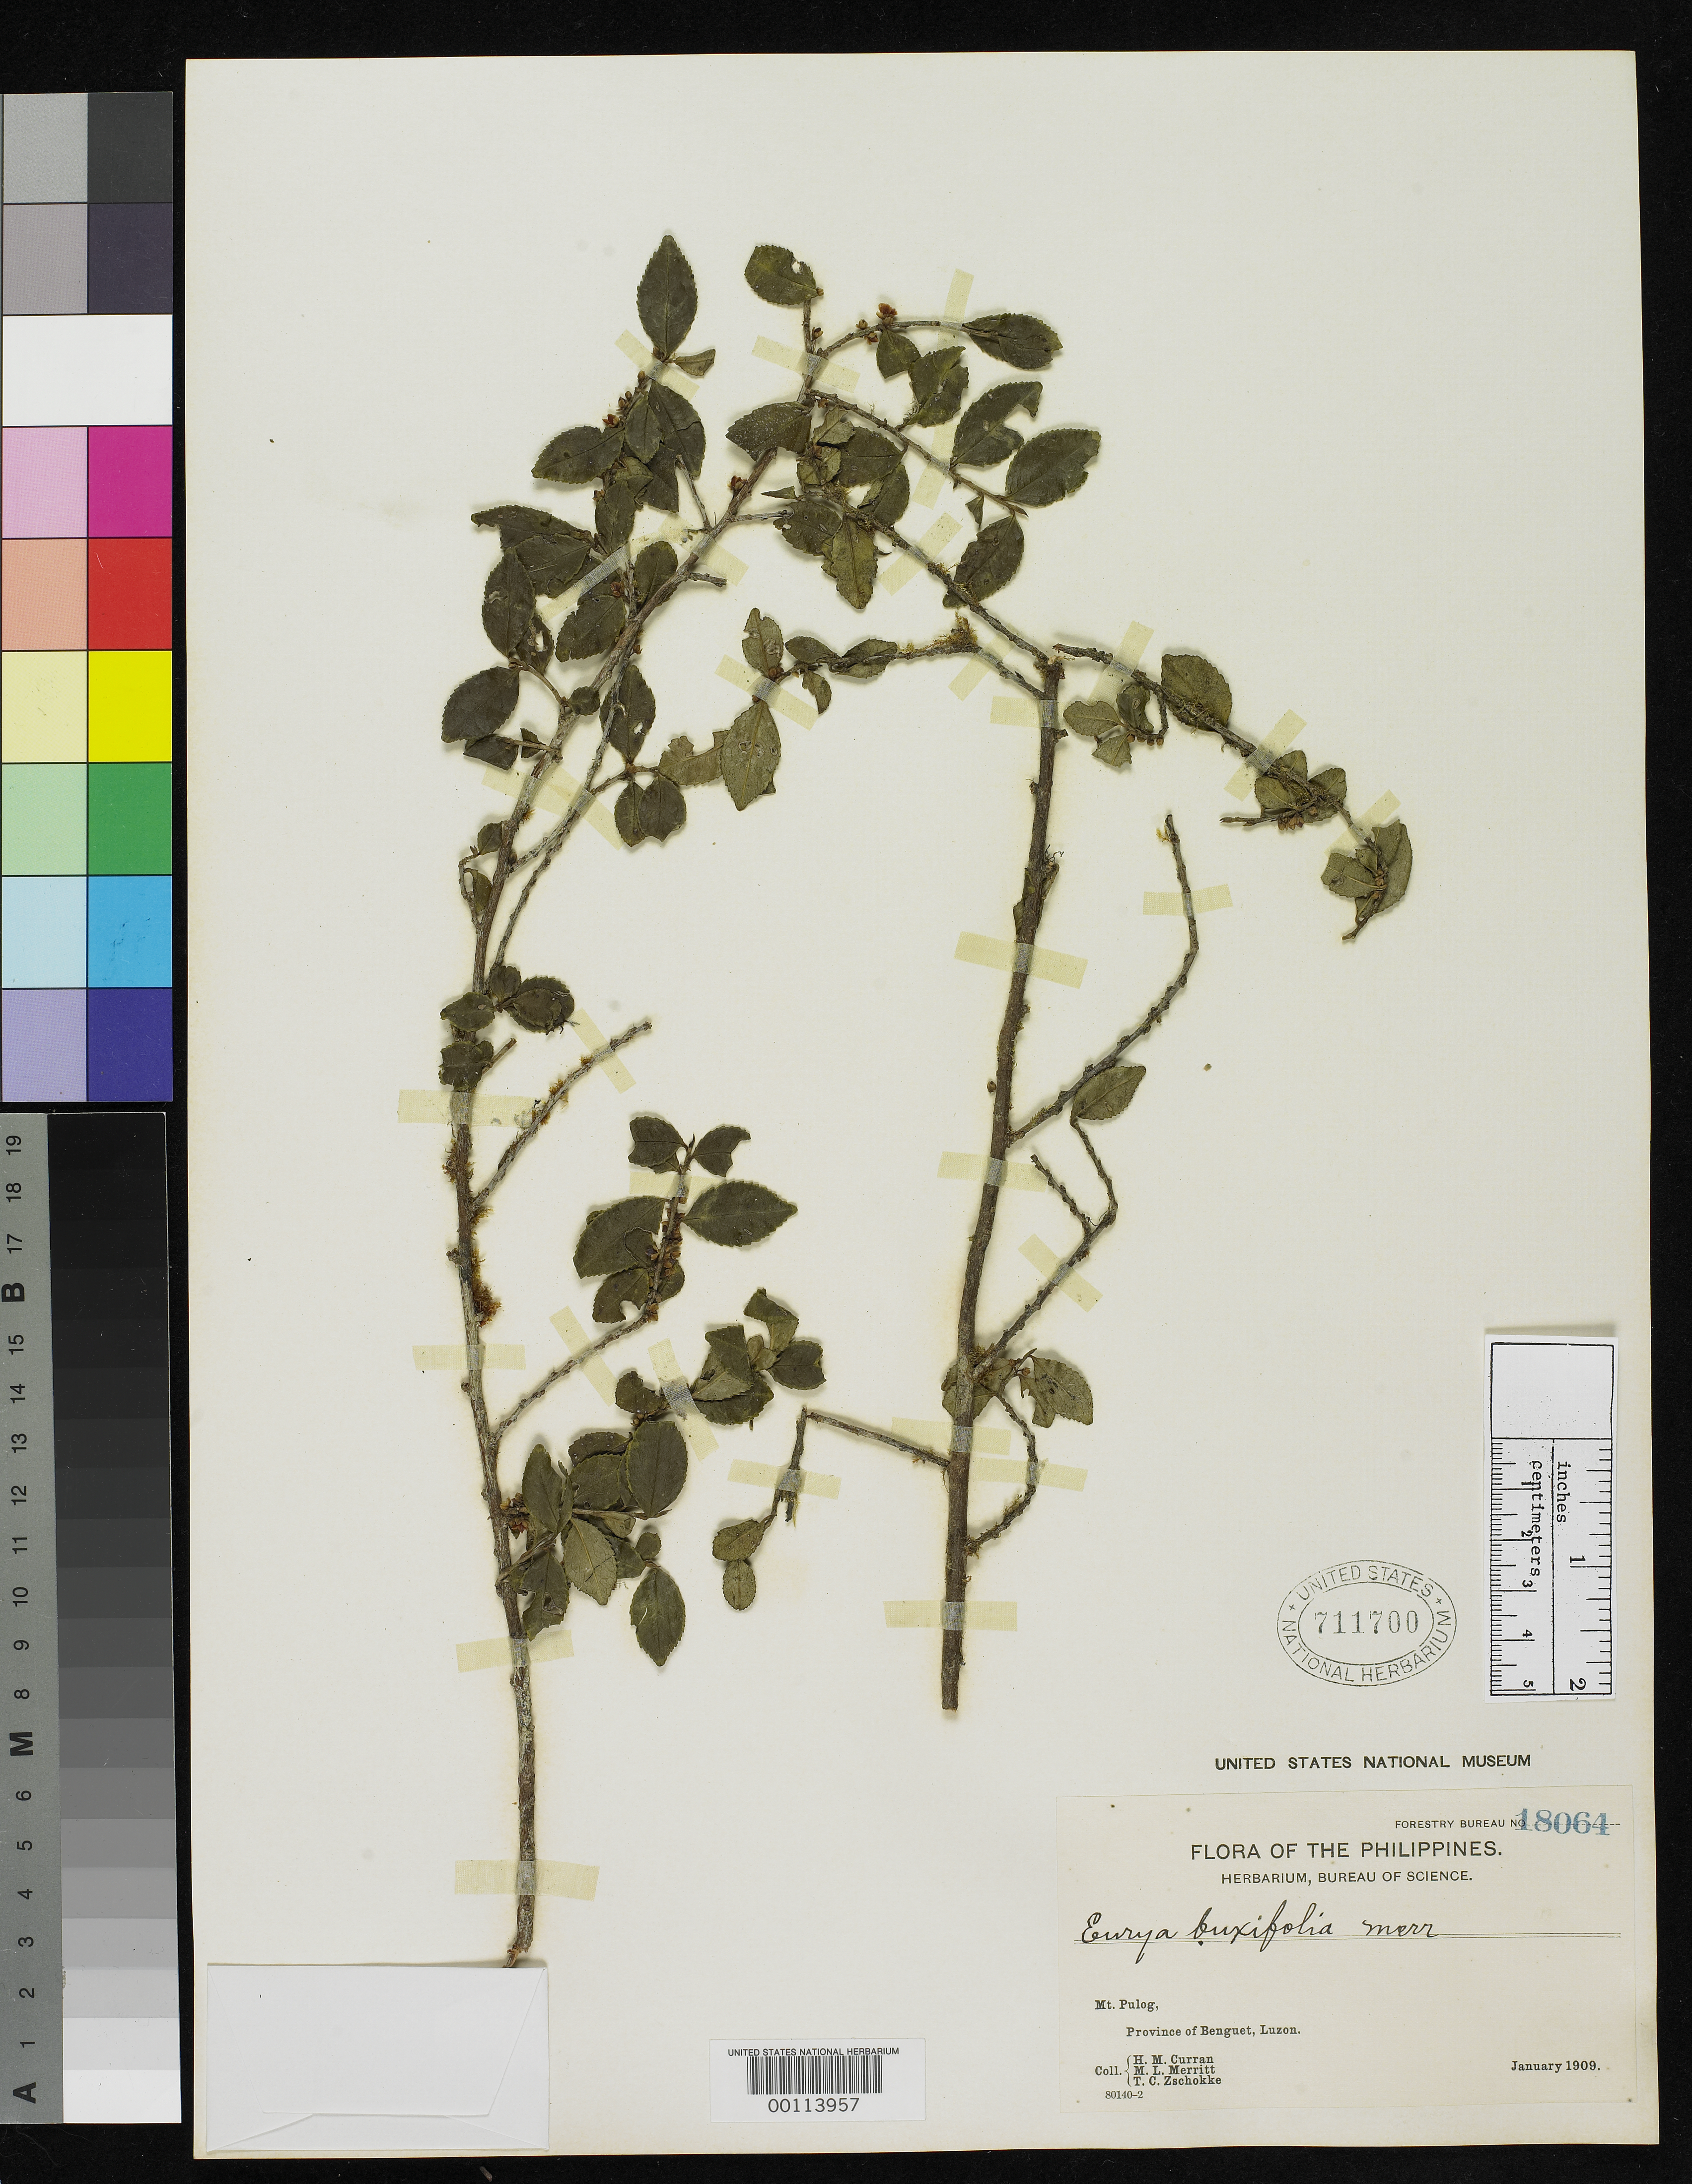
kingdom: Plantae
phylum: Tracheophyta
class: Magnoliopsida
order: Ericales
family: Pentaphylacaceae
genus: Eurya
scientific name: Eurya buxifolia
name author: Merr.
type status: Isotype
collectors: H. M. Curran, M. L. Merritt & T. C. Zschokke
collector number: Bur. Sci. 18064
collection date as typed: Jan 1909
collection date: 1909-01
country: Philippines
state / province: Cordillera (Administrative Region)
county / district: Benguet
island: Luzon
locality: Mt. Pulog.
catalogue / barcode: US 711700